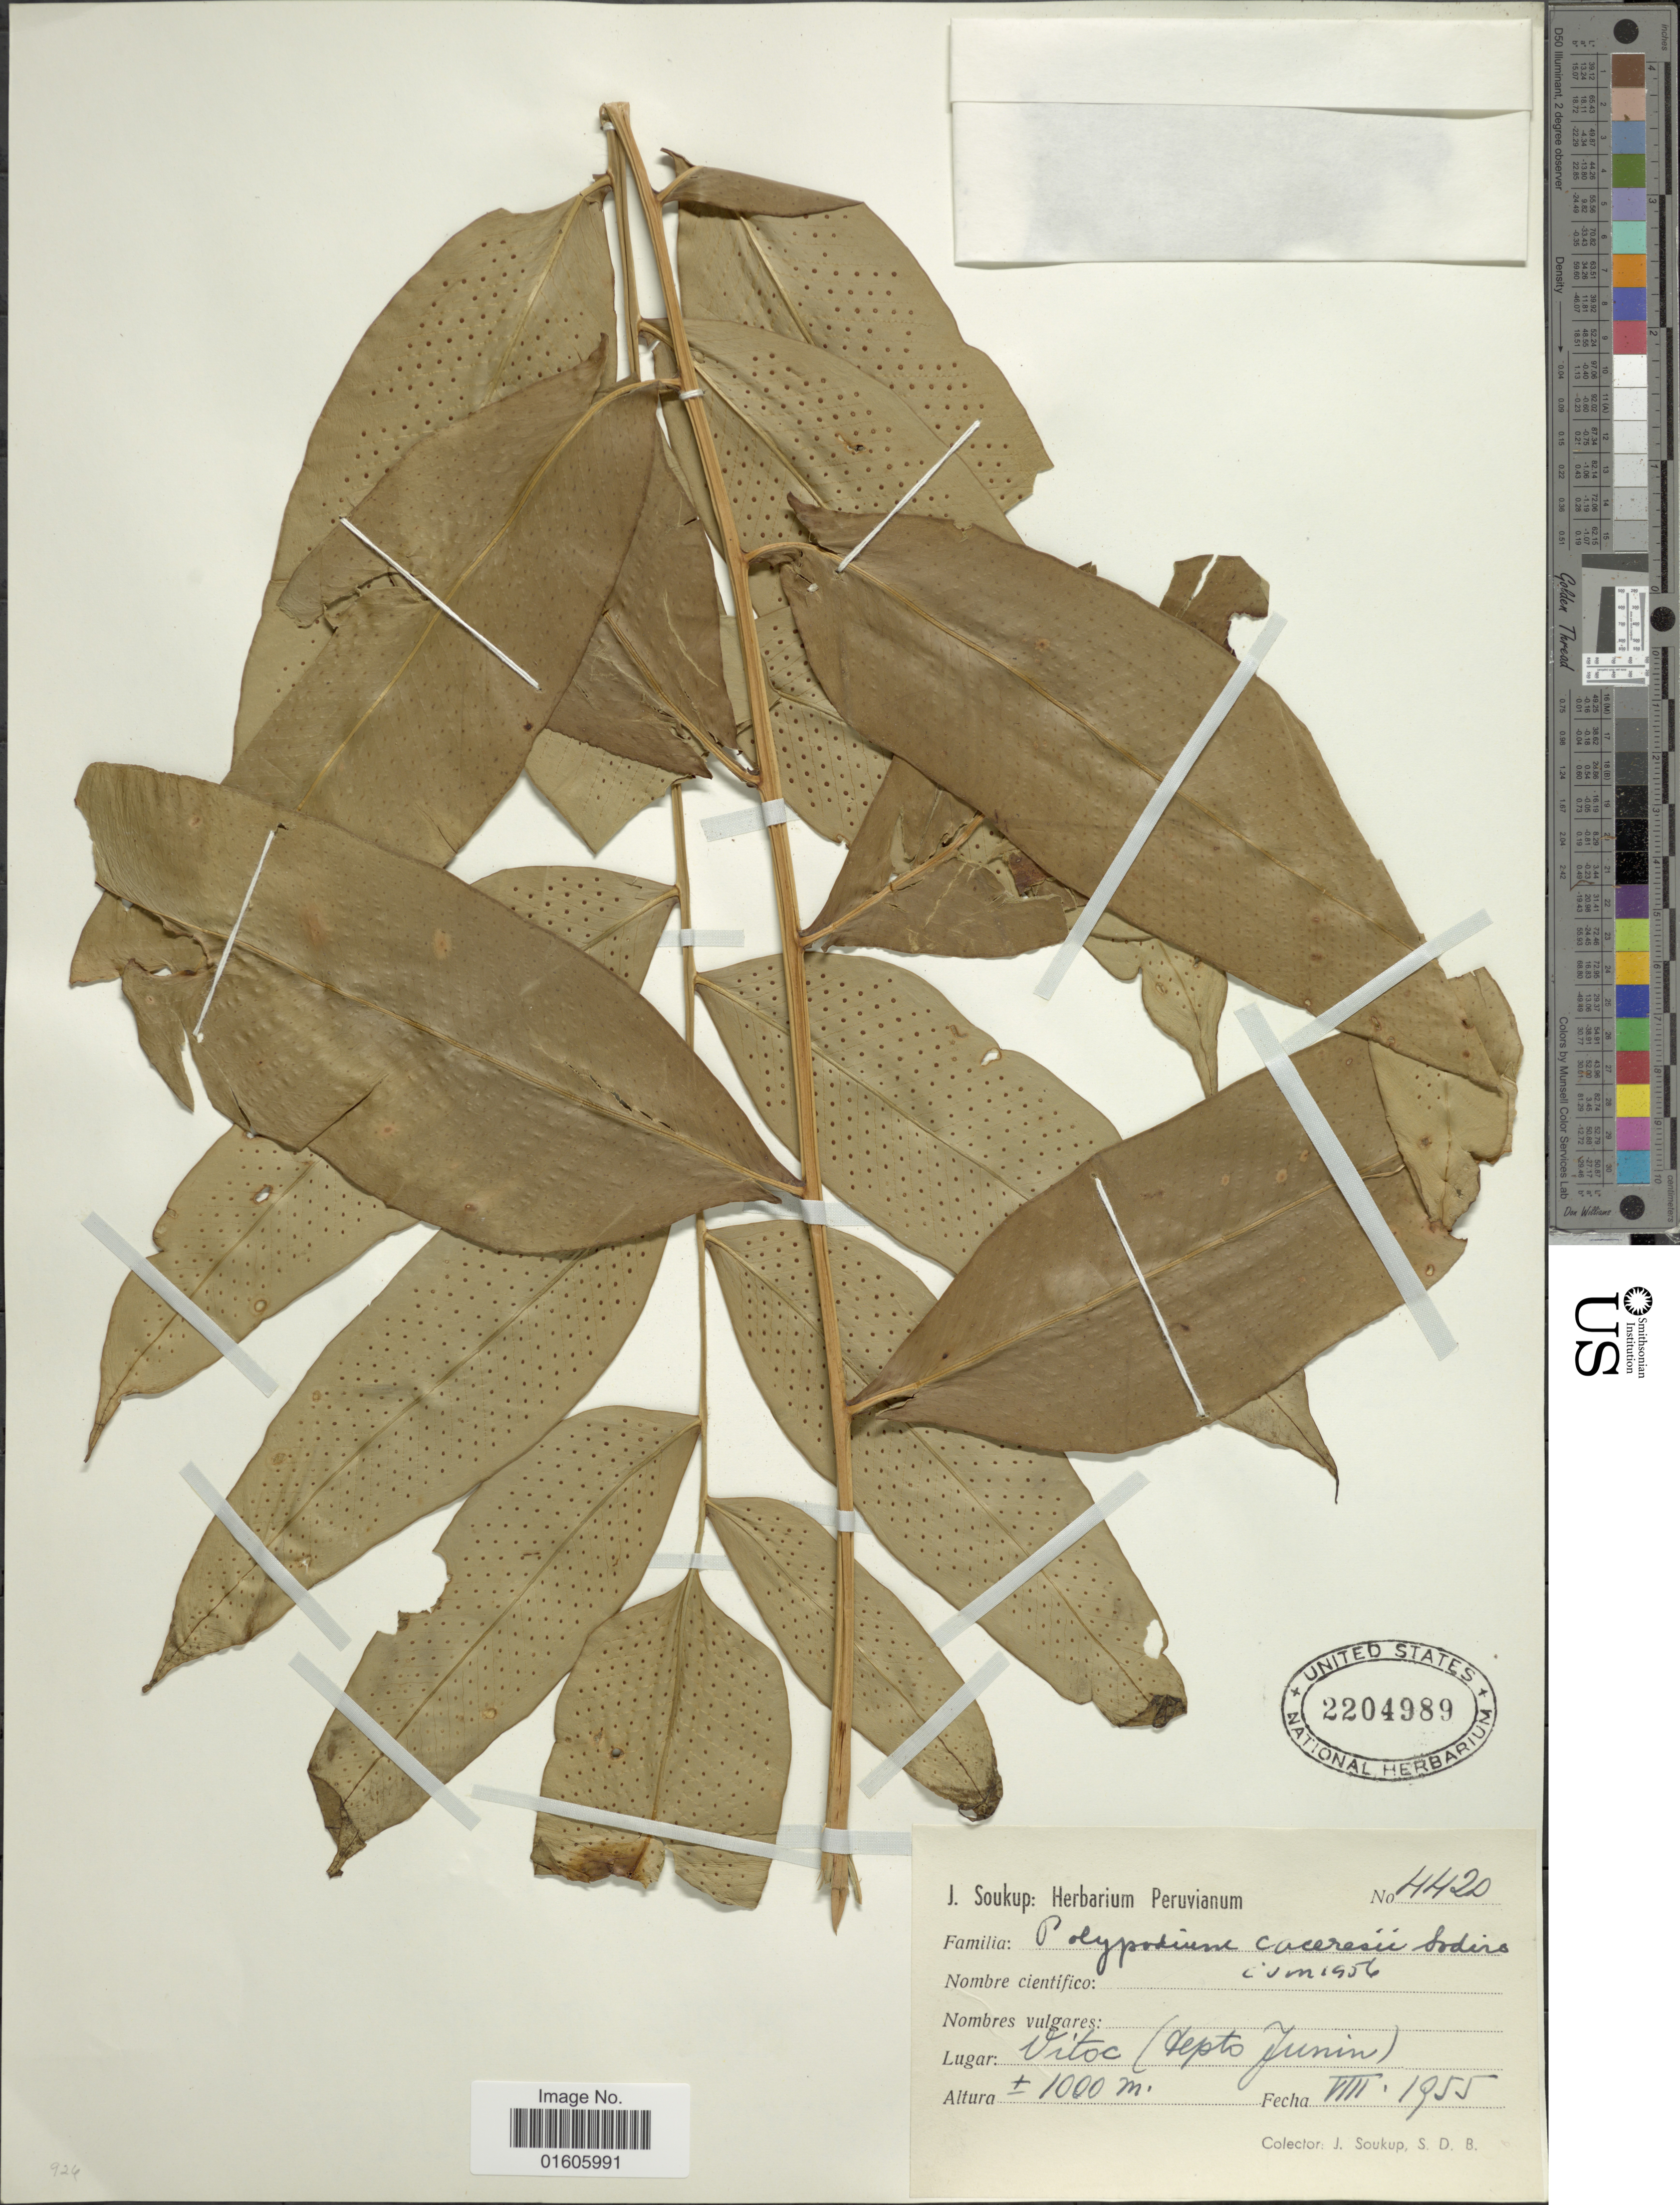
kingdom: Plantae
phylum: Tracheophyta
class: Polypodiopsida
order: Polypodiales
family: Polypodiaceae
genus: Serpocaulon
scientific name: Serpocaulon caceresii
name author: A.R. Sm.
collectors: J. Soukup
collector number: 4420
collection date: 1955-08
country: Peru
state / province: Junín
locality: Vitoc (fepto Junin).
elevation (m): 1000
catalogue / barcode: US 2204989